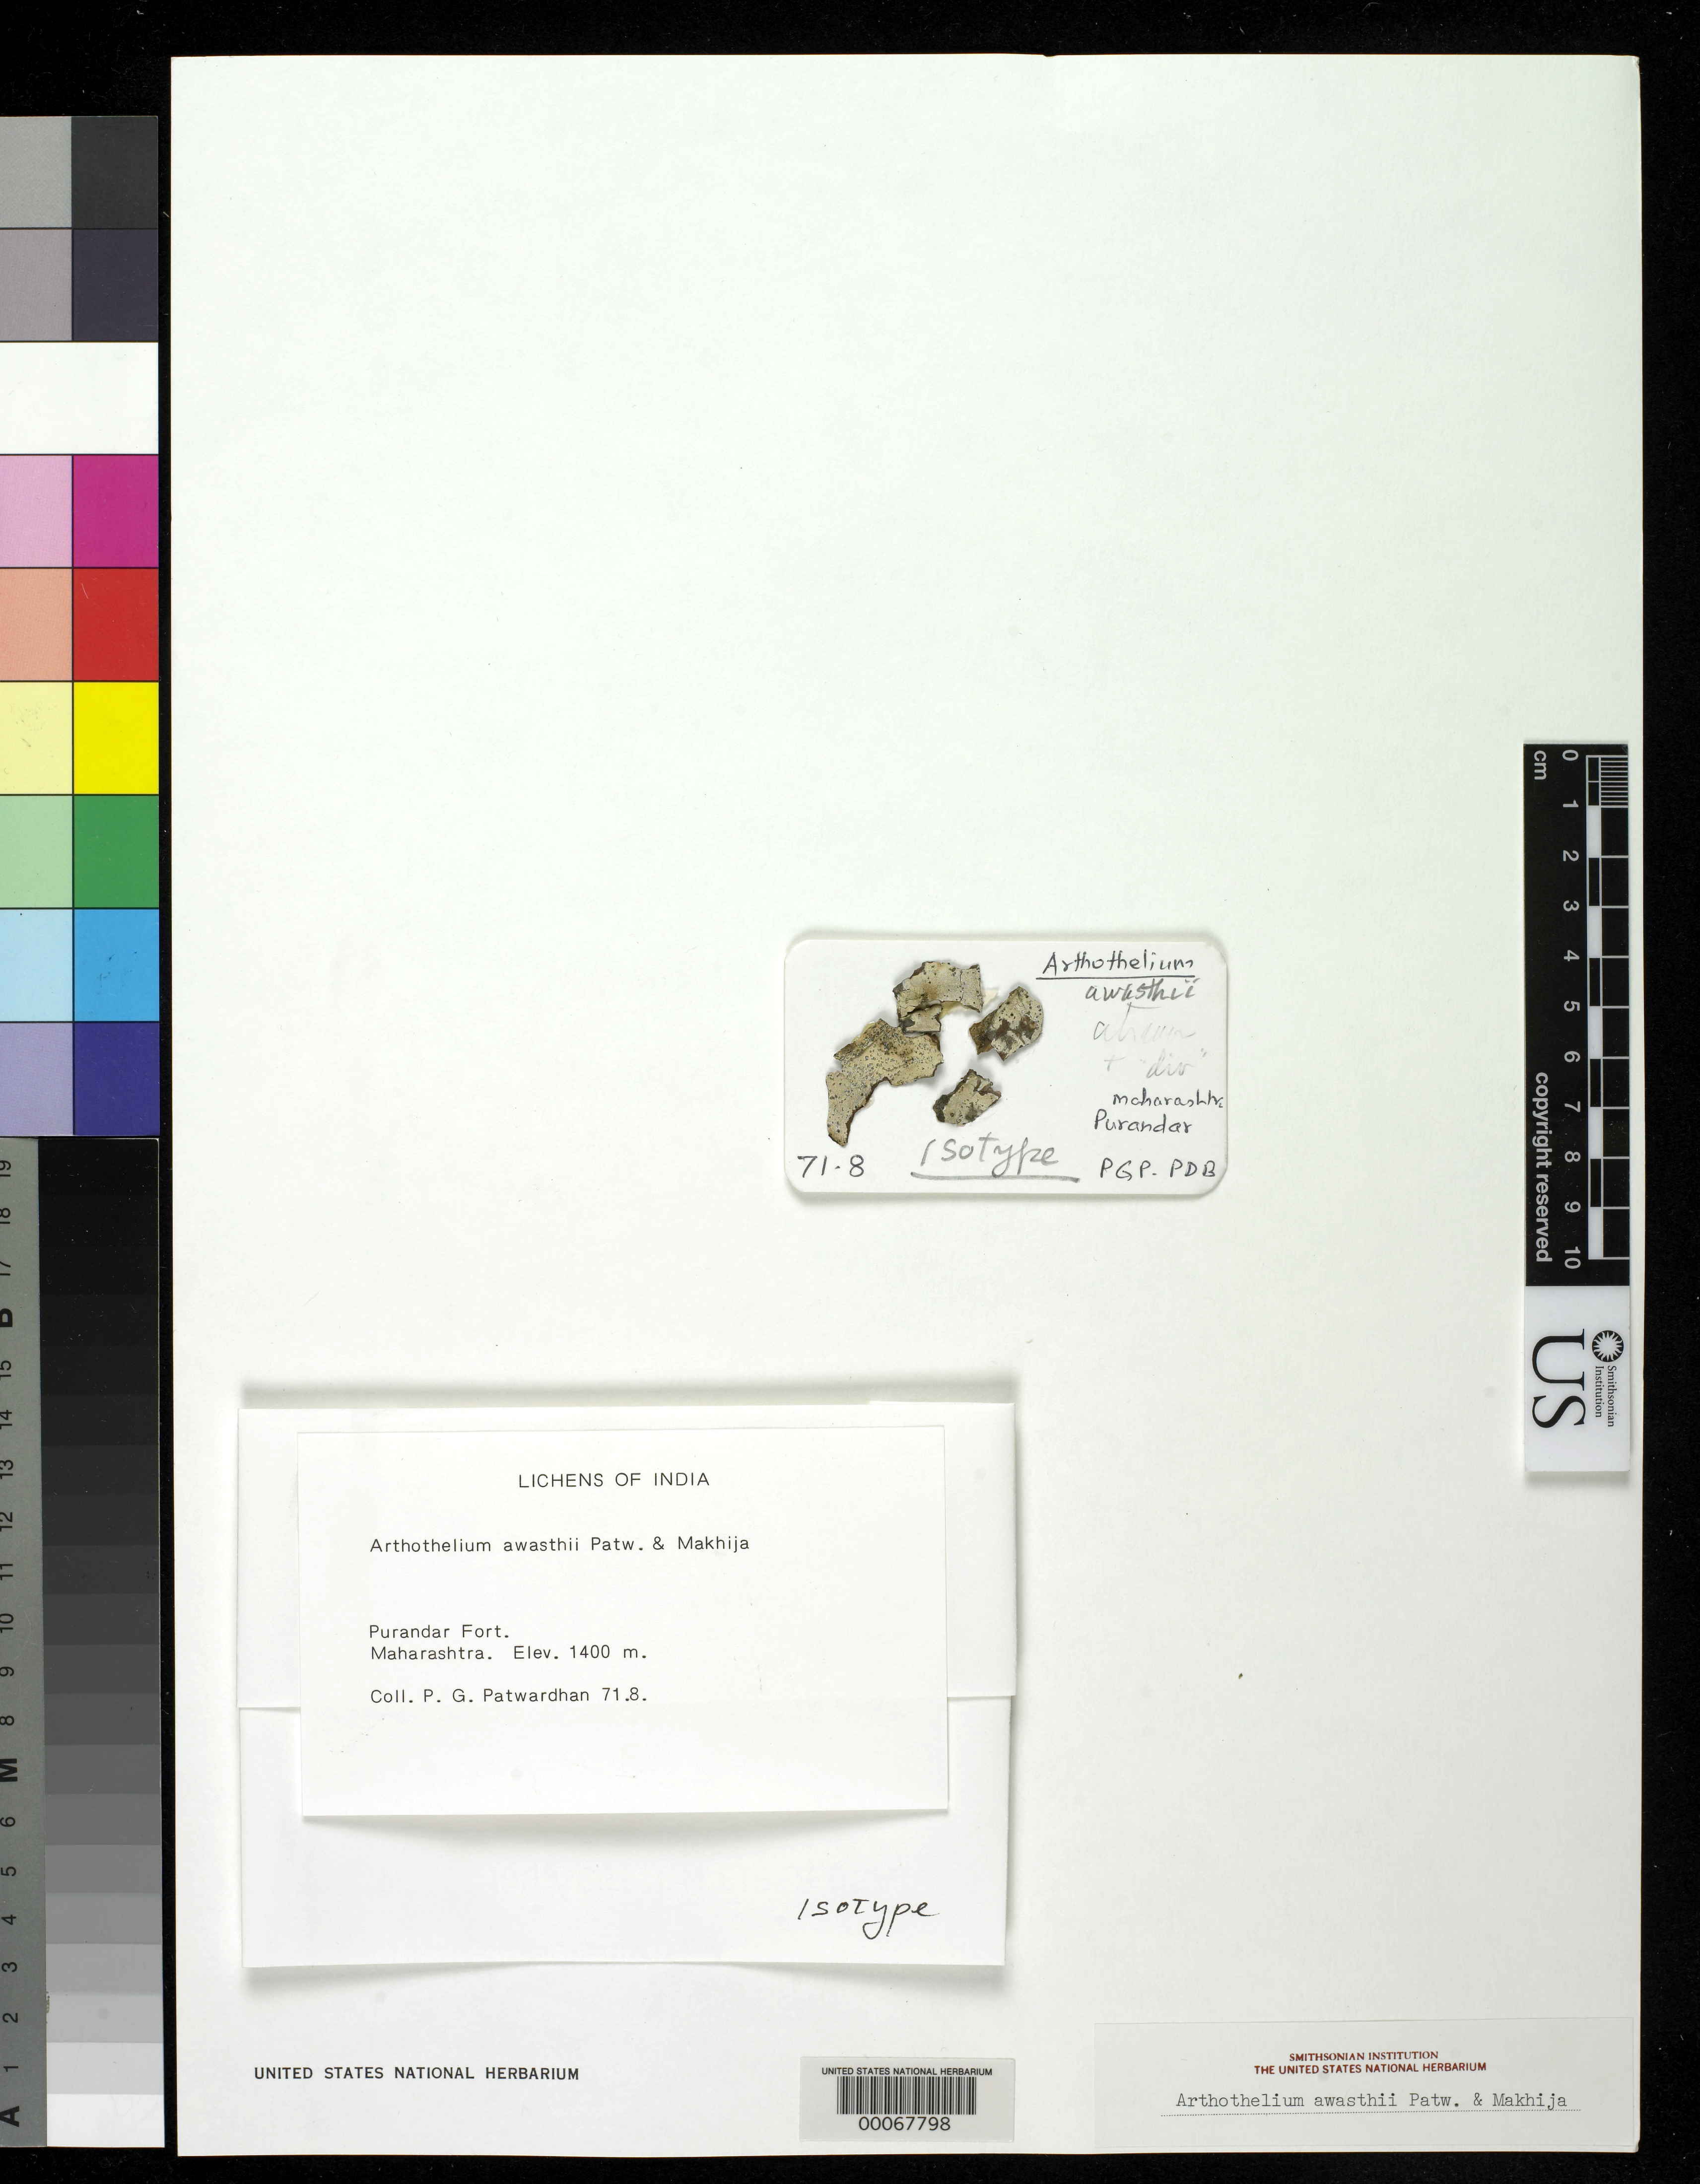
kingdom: Fungi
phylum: Ascomycota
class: Arthoniomycetes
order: Arthoniales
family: Arthoniaceae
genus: Arthothelium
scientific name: Arthothelium awasthii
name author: Patw. & Makhija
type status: Isotype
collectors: P. G. Patwardhan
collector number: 718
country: India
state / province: Maharashtra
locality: Purandar Fort.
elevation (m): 1400